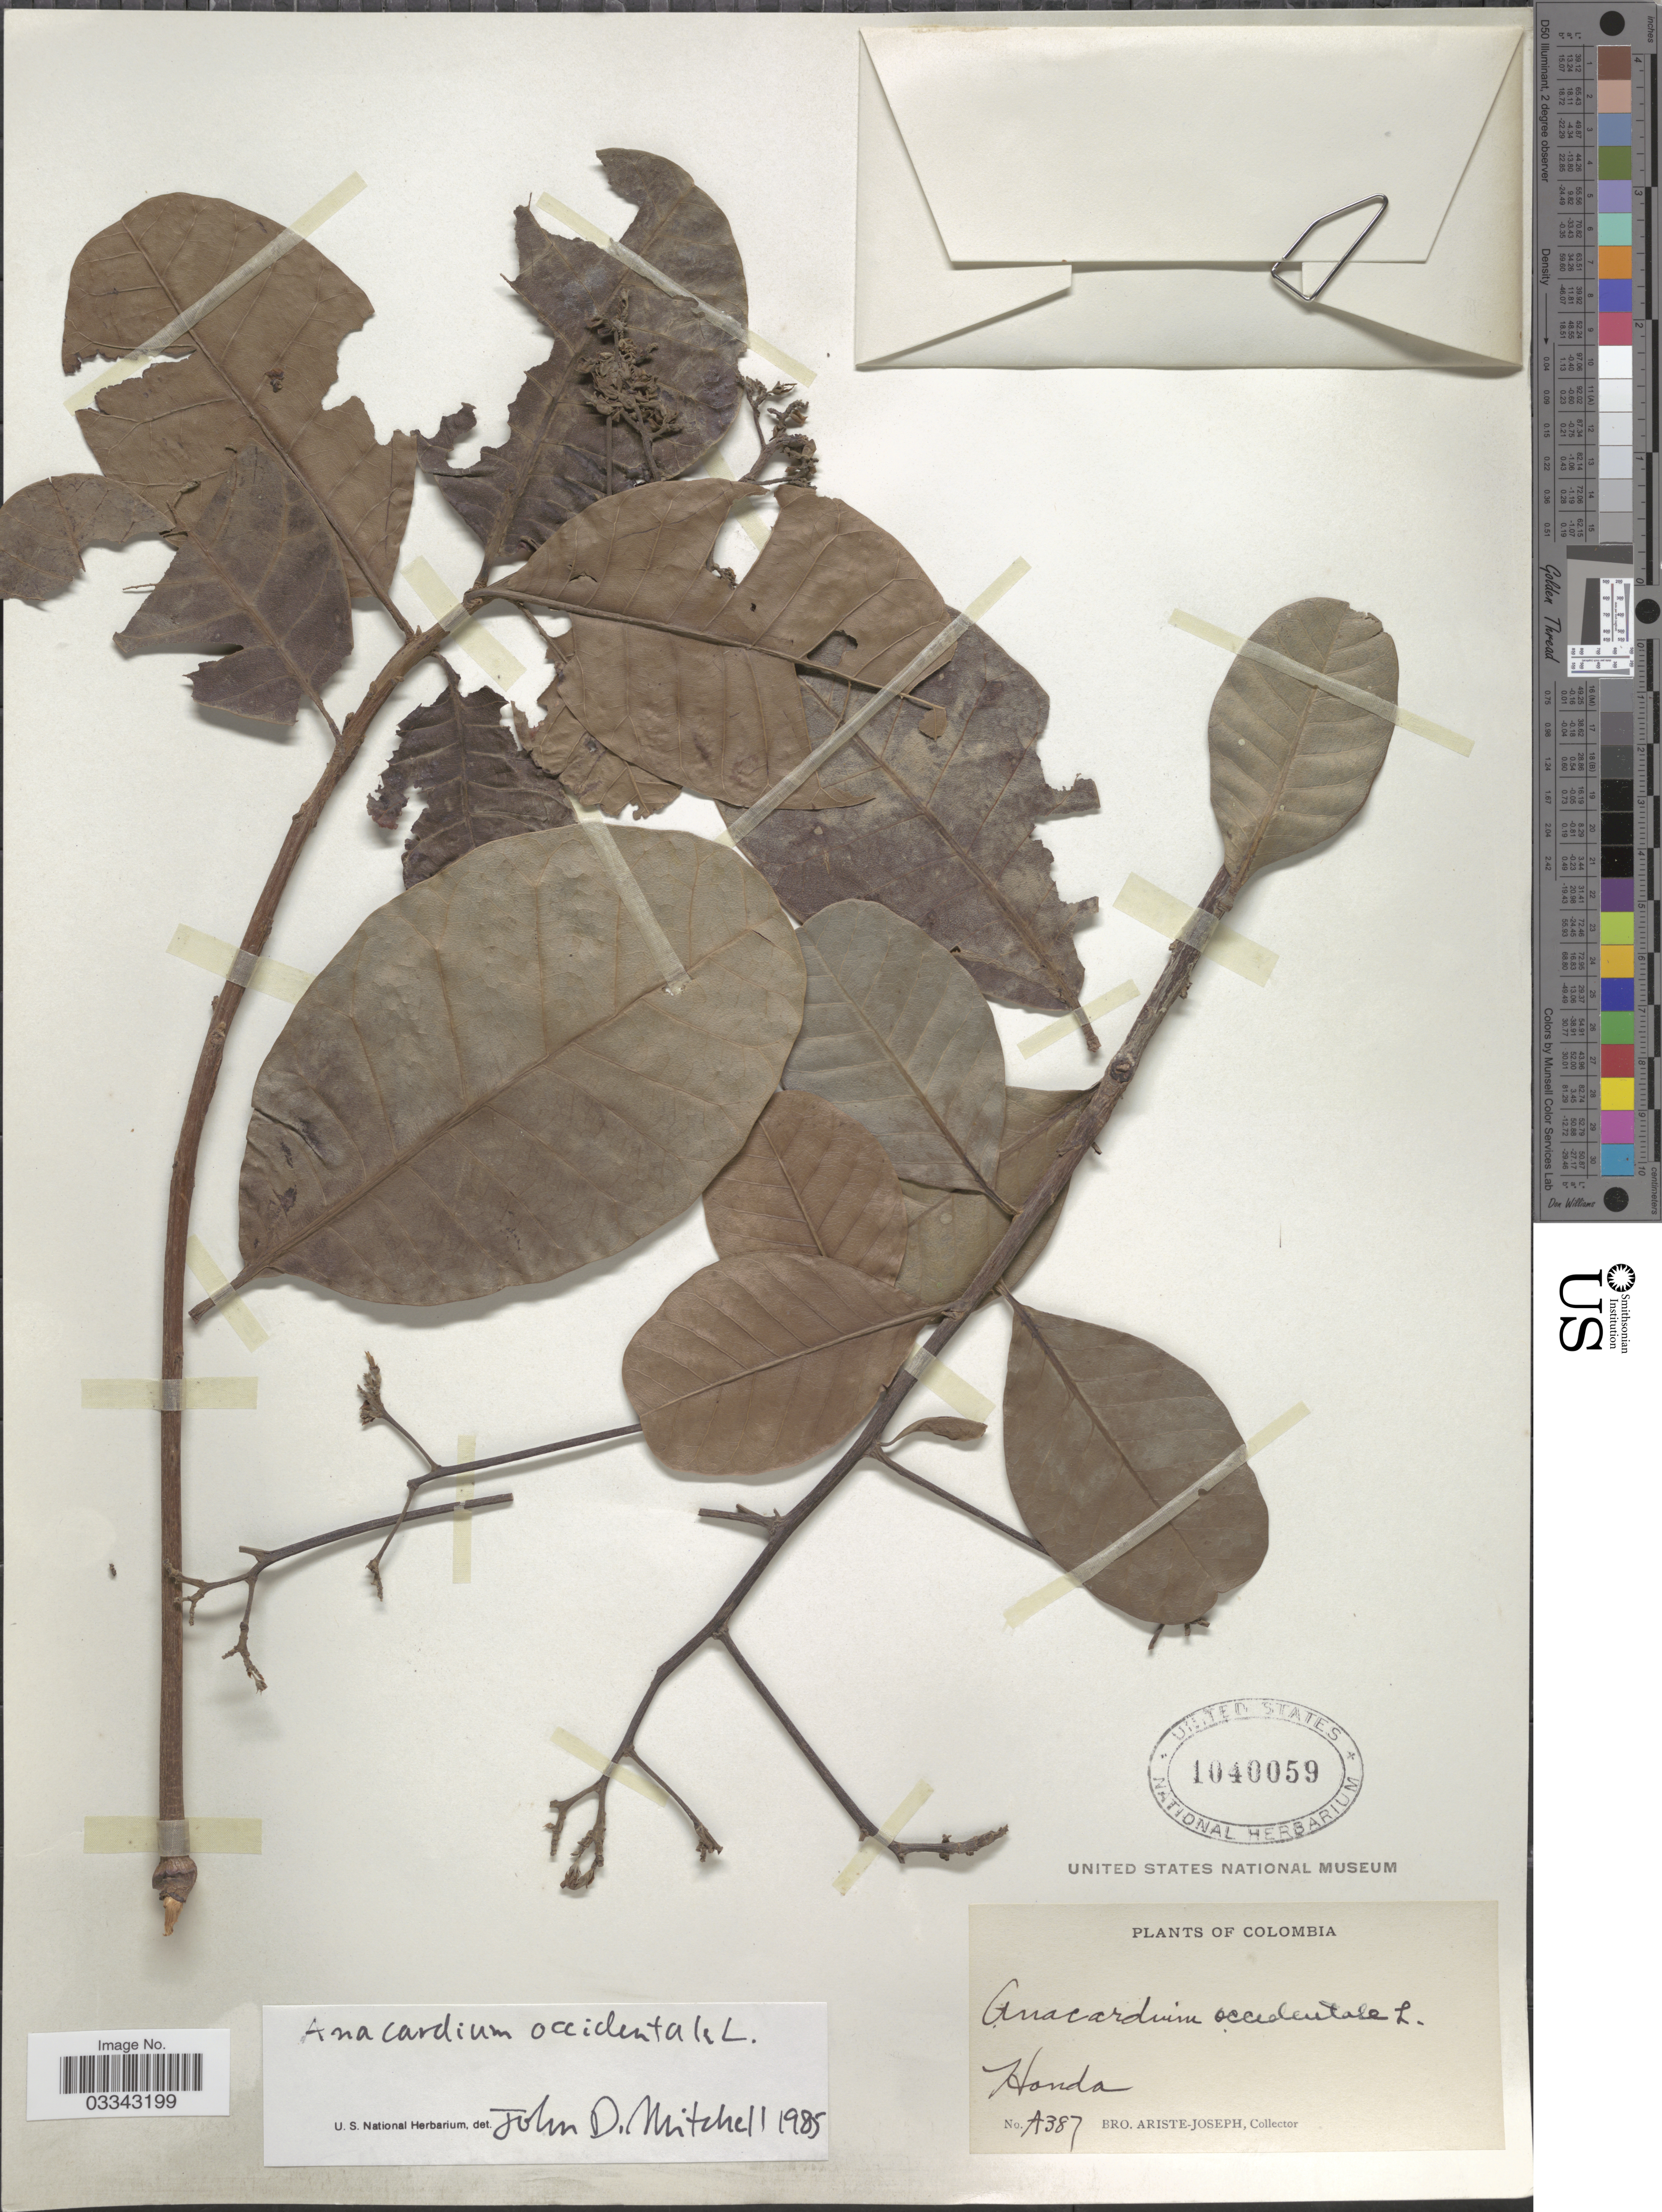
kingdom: Plantae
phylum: Tracheophyta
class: Magnoliopsida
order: Sapindales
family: Anacardiaceae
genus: Anacardium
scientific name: Anacardium occidentale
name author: L.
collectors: Bro. Ariste-Joseph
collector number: A387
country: Colombia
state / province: Tolima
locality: Honda.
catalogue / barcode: US 1040059